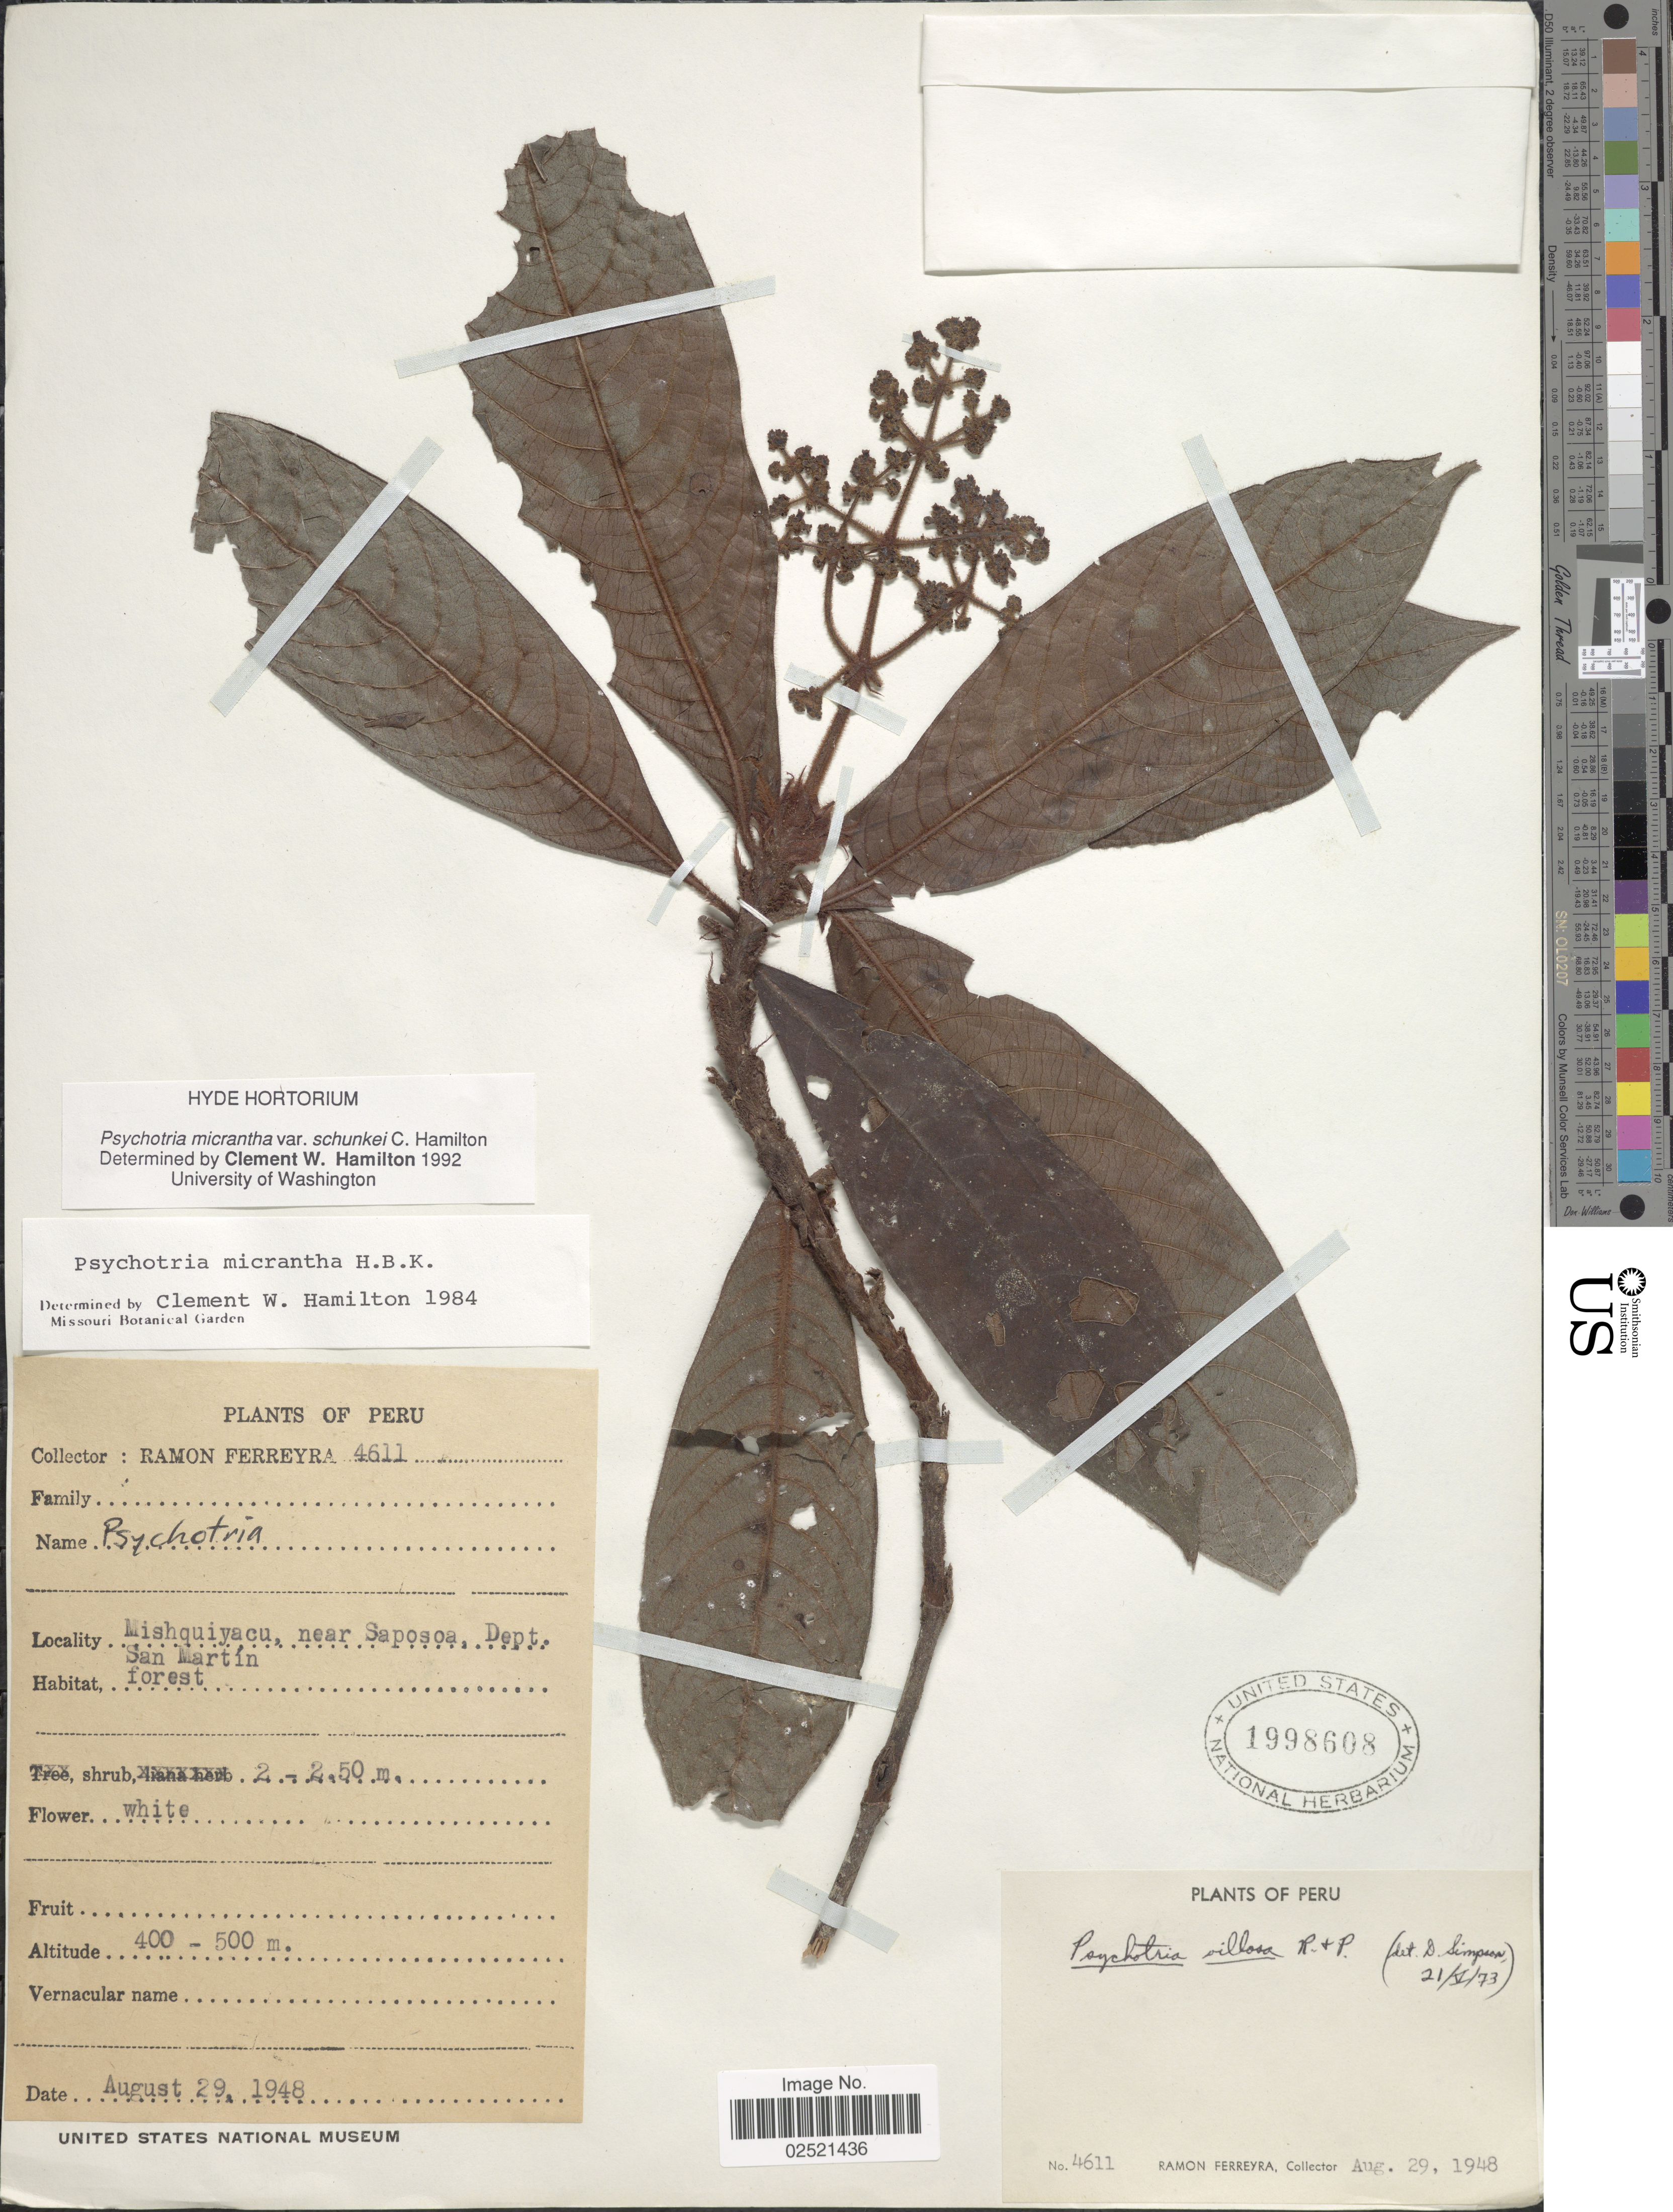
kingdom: Plantae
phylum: Tracheophyta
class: Magnoliopsida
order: Gentianales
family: Rubiaceae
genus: Psychotria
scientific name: Psychotria micrantha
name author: Kunth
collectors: R. A. Ferreyra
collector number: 4611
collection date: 1948-08-29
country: Peru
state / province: San Martín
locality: Mishquiyacu, near Saposoa.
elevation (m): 400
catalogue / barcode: US 1998608